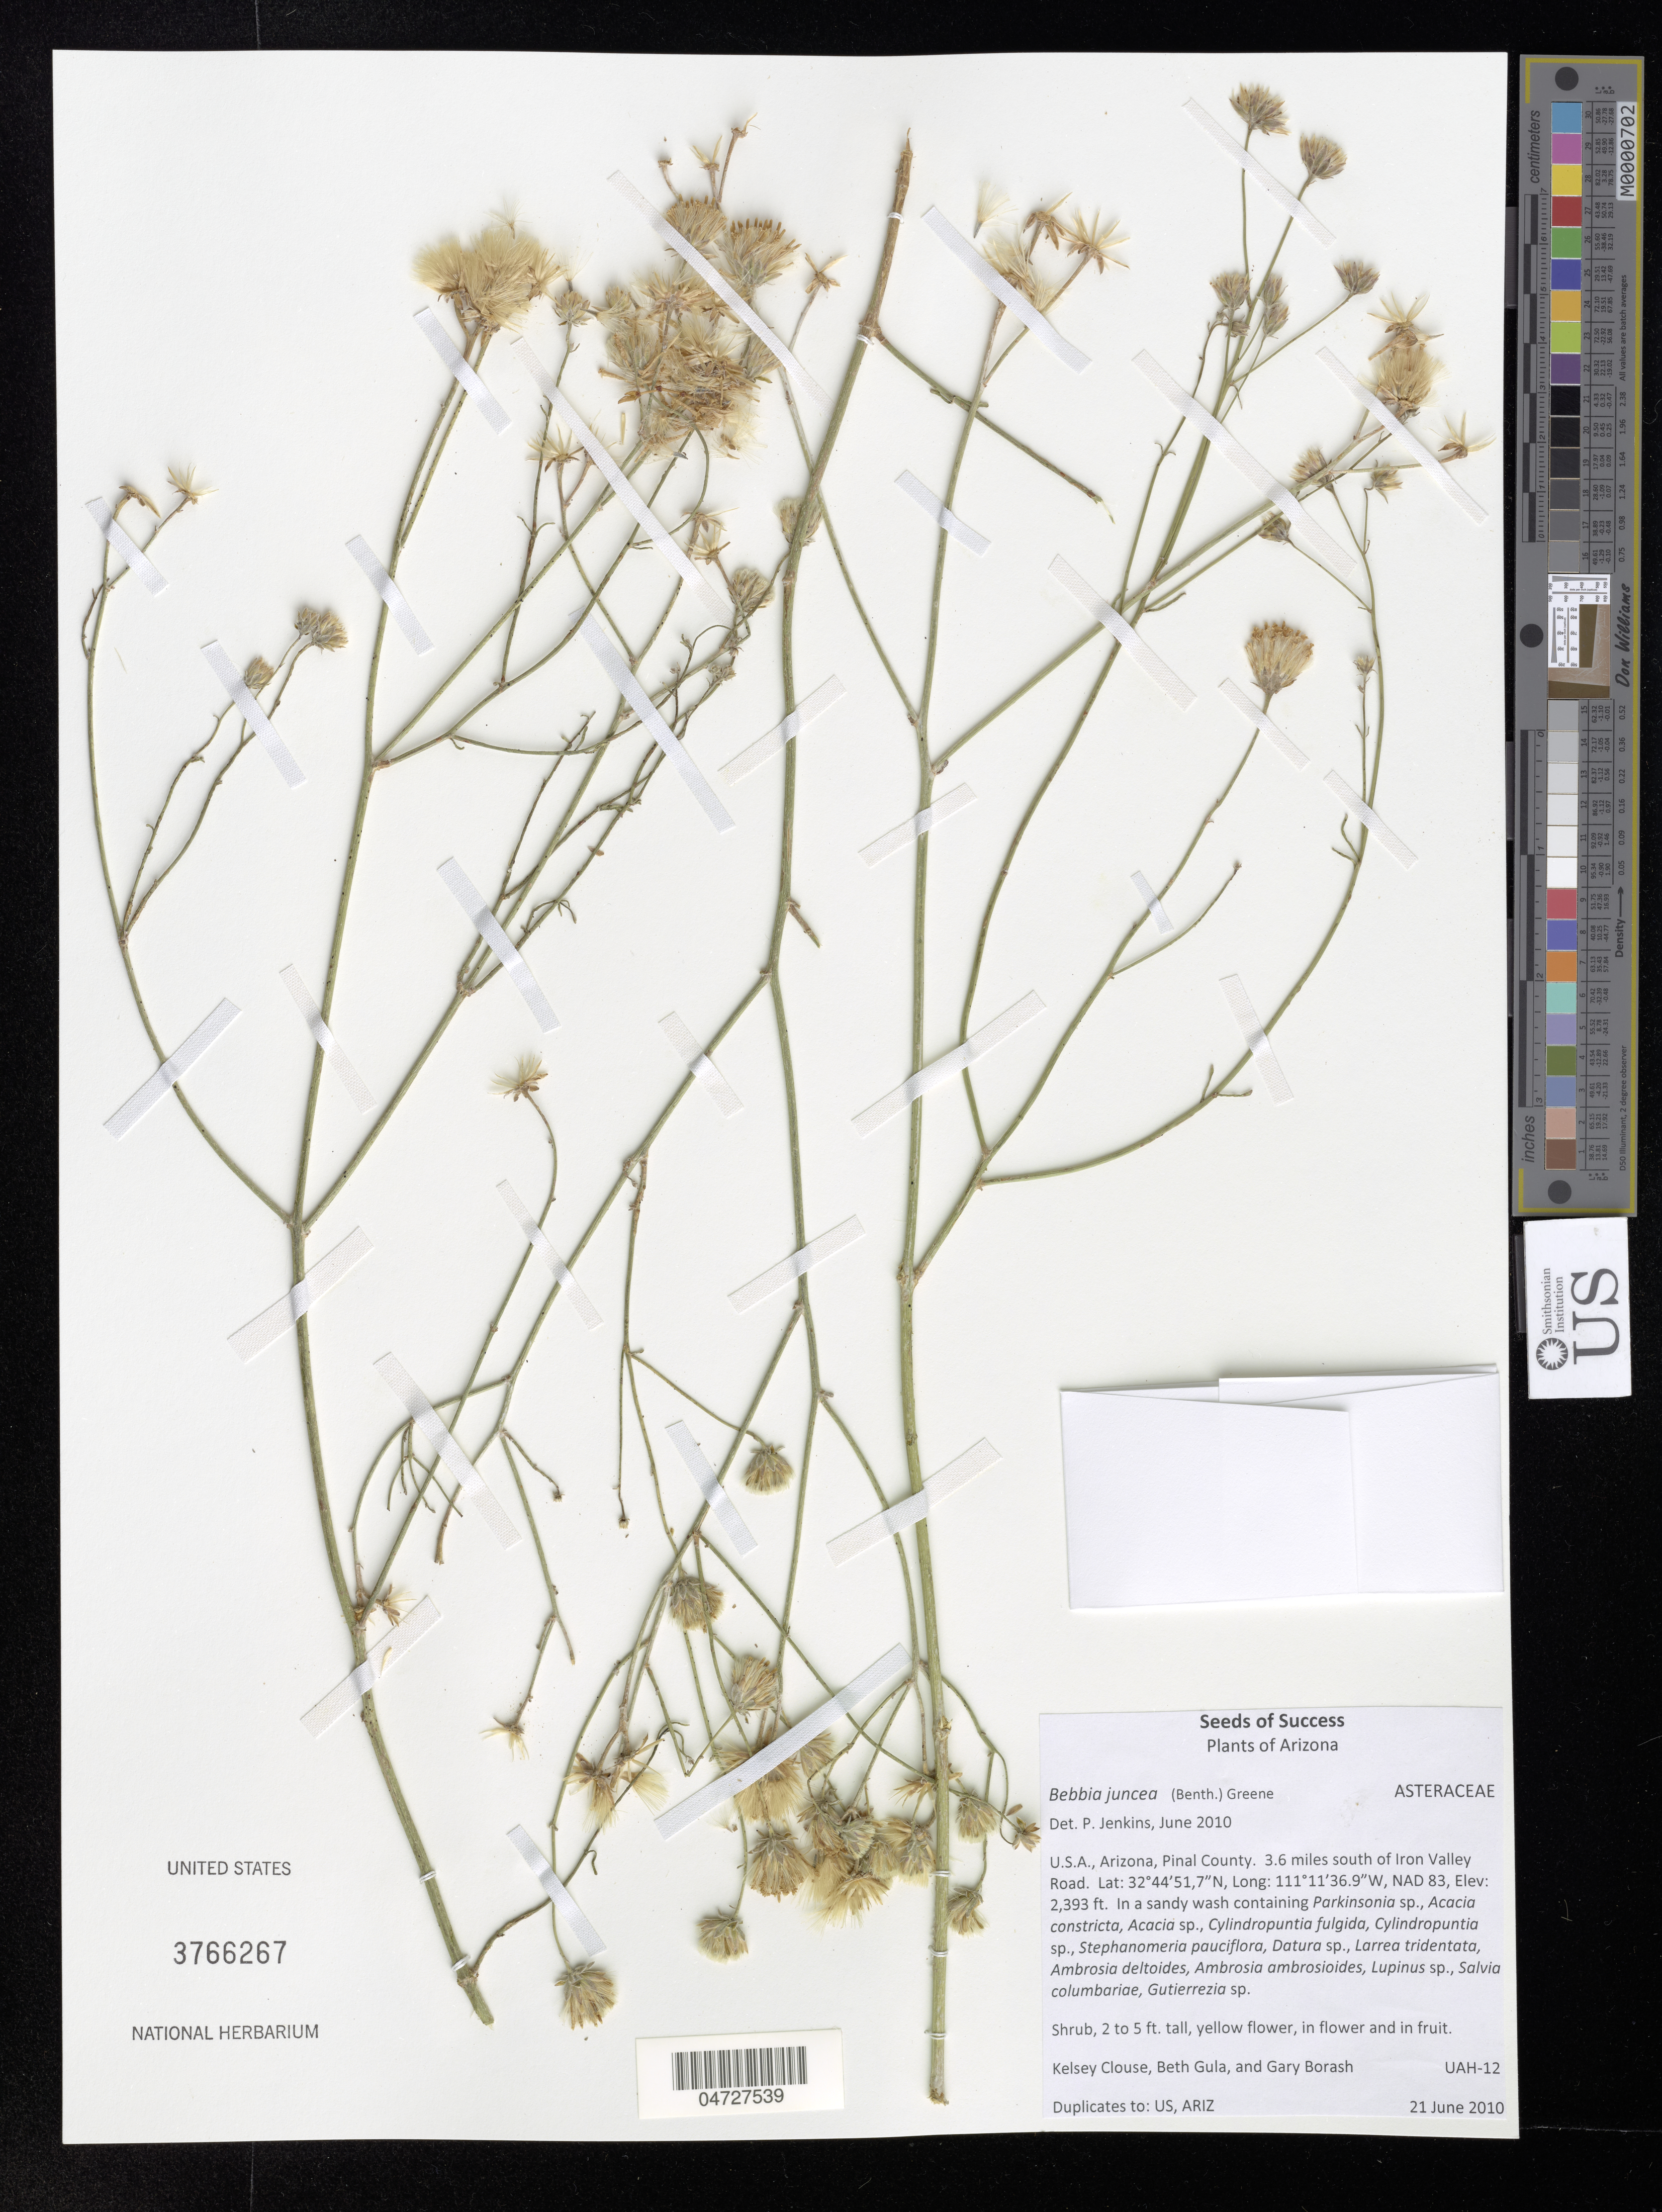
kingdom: Plantae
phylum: Tracheophyta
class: Magnoliopsida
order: Asterales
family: Asteraceae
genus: Bebbia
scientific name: Bebbia juncea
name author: (Benth.) Greene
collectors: K. Clouse, B. Gula & G. Borash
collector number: UAH-12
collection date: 2010-06-21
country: United States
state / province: Arizona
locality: Pinal County. 3.6 miles south of Iron Valley Road.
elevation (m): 729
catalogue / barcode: US 3766267